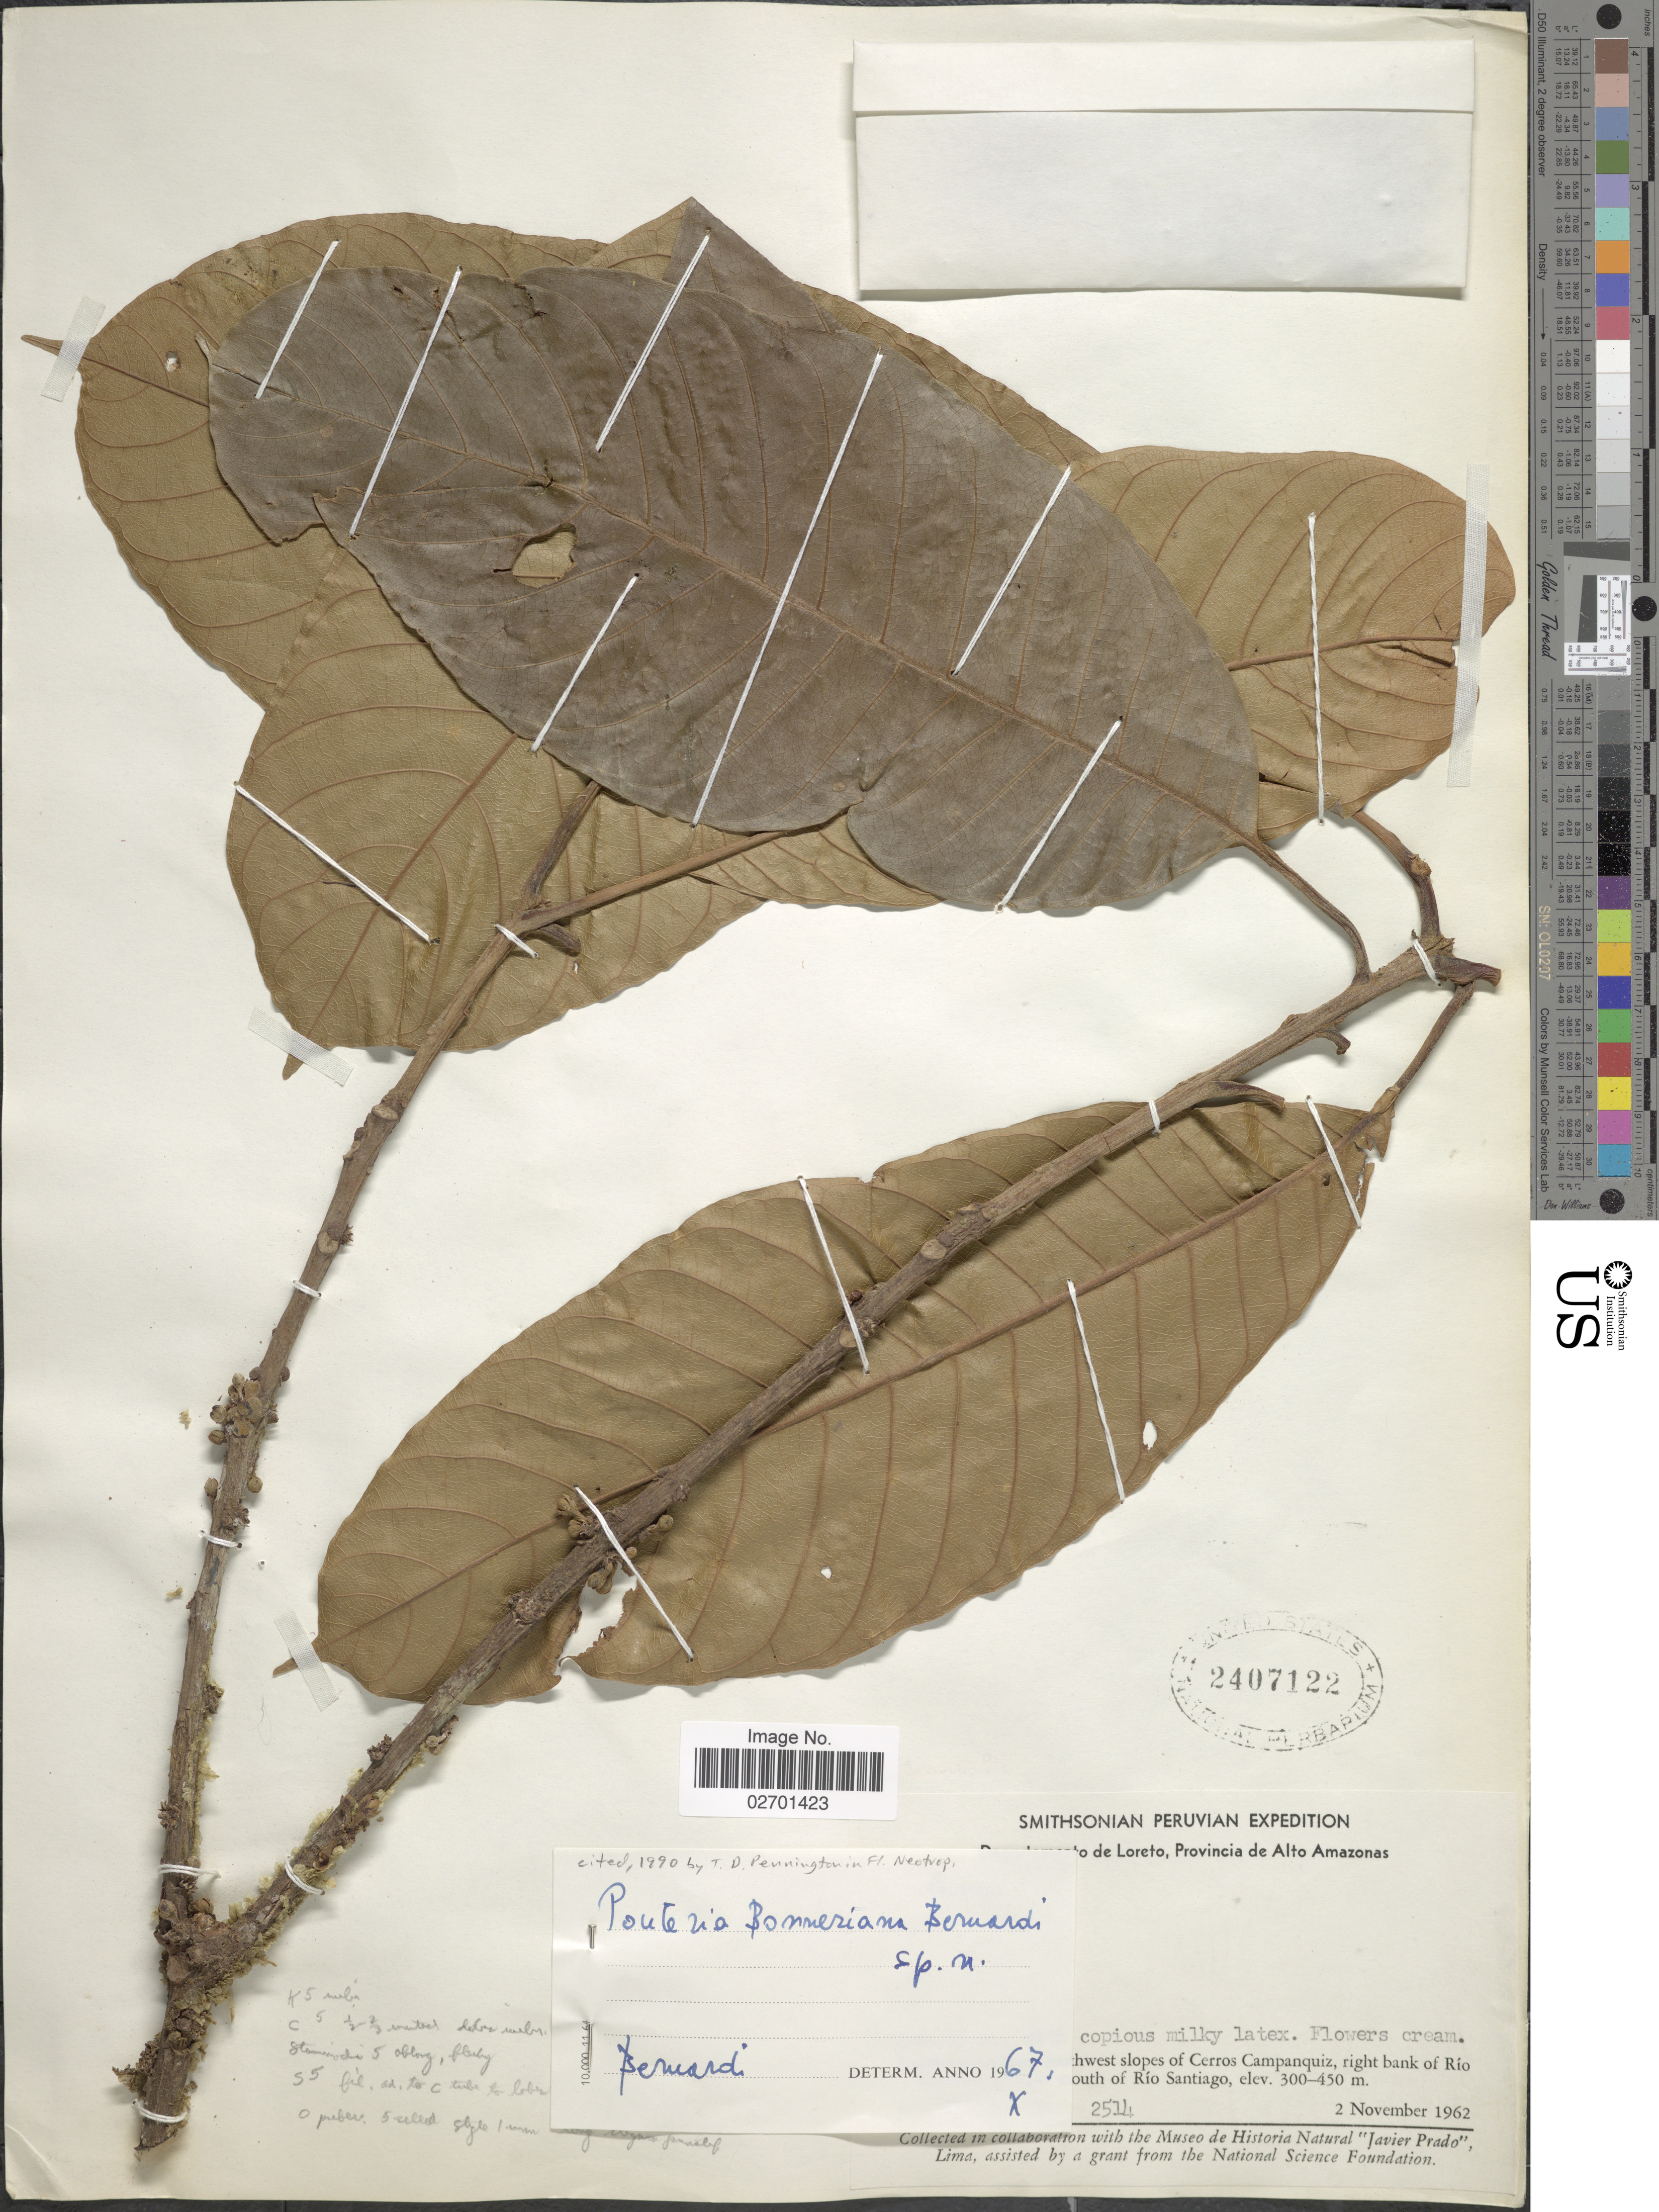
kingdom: Plantae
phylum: Tracheophyta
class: Magnoliopsida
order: Ericales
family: Sapotaceae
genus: Pouteria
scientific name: Pouteria bonneriana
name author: Bernardi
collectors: J. J. Wurdack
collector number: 2514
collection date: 1962-11-02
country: Peru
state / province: Loreto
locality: [illegible text], Provincia de Alto Amazonas, [illegible text]hwest slopes of Cerros Campanquiz, right bank of Rio [illegible text]outh of Rio Santiago.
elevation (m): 300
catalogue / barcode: US 2407122